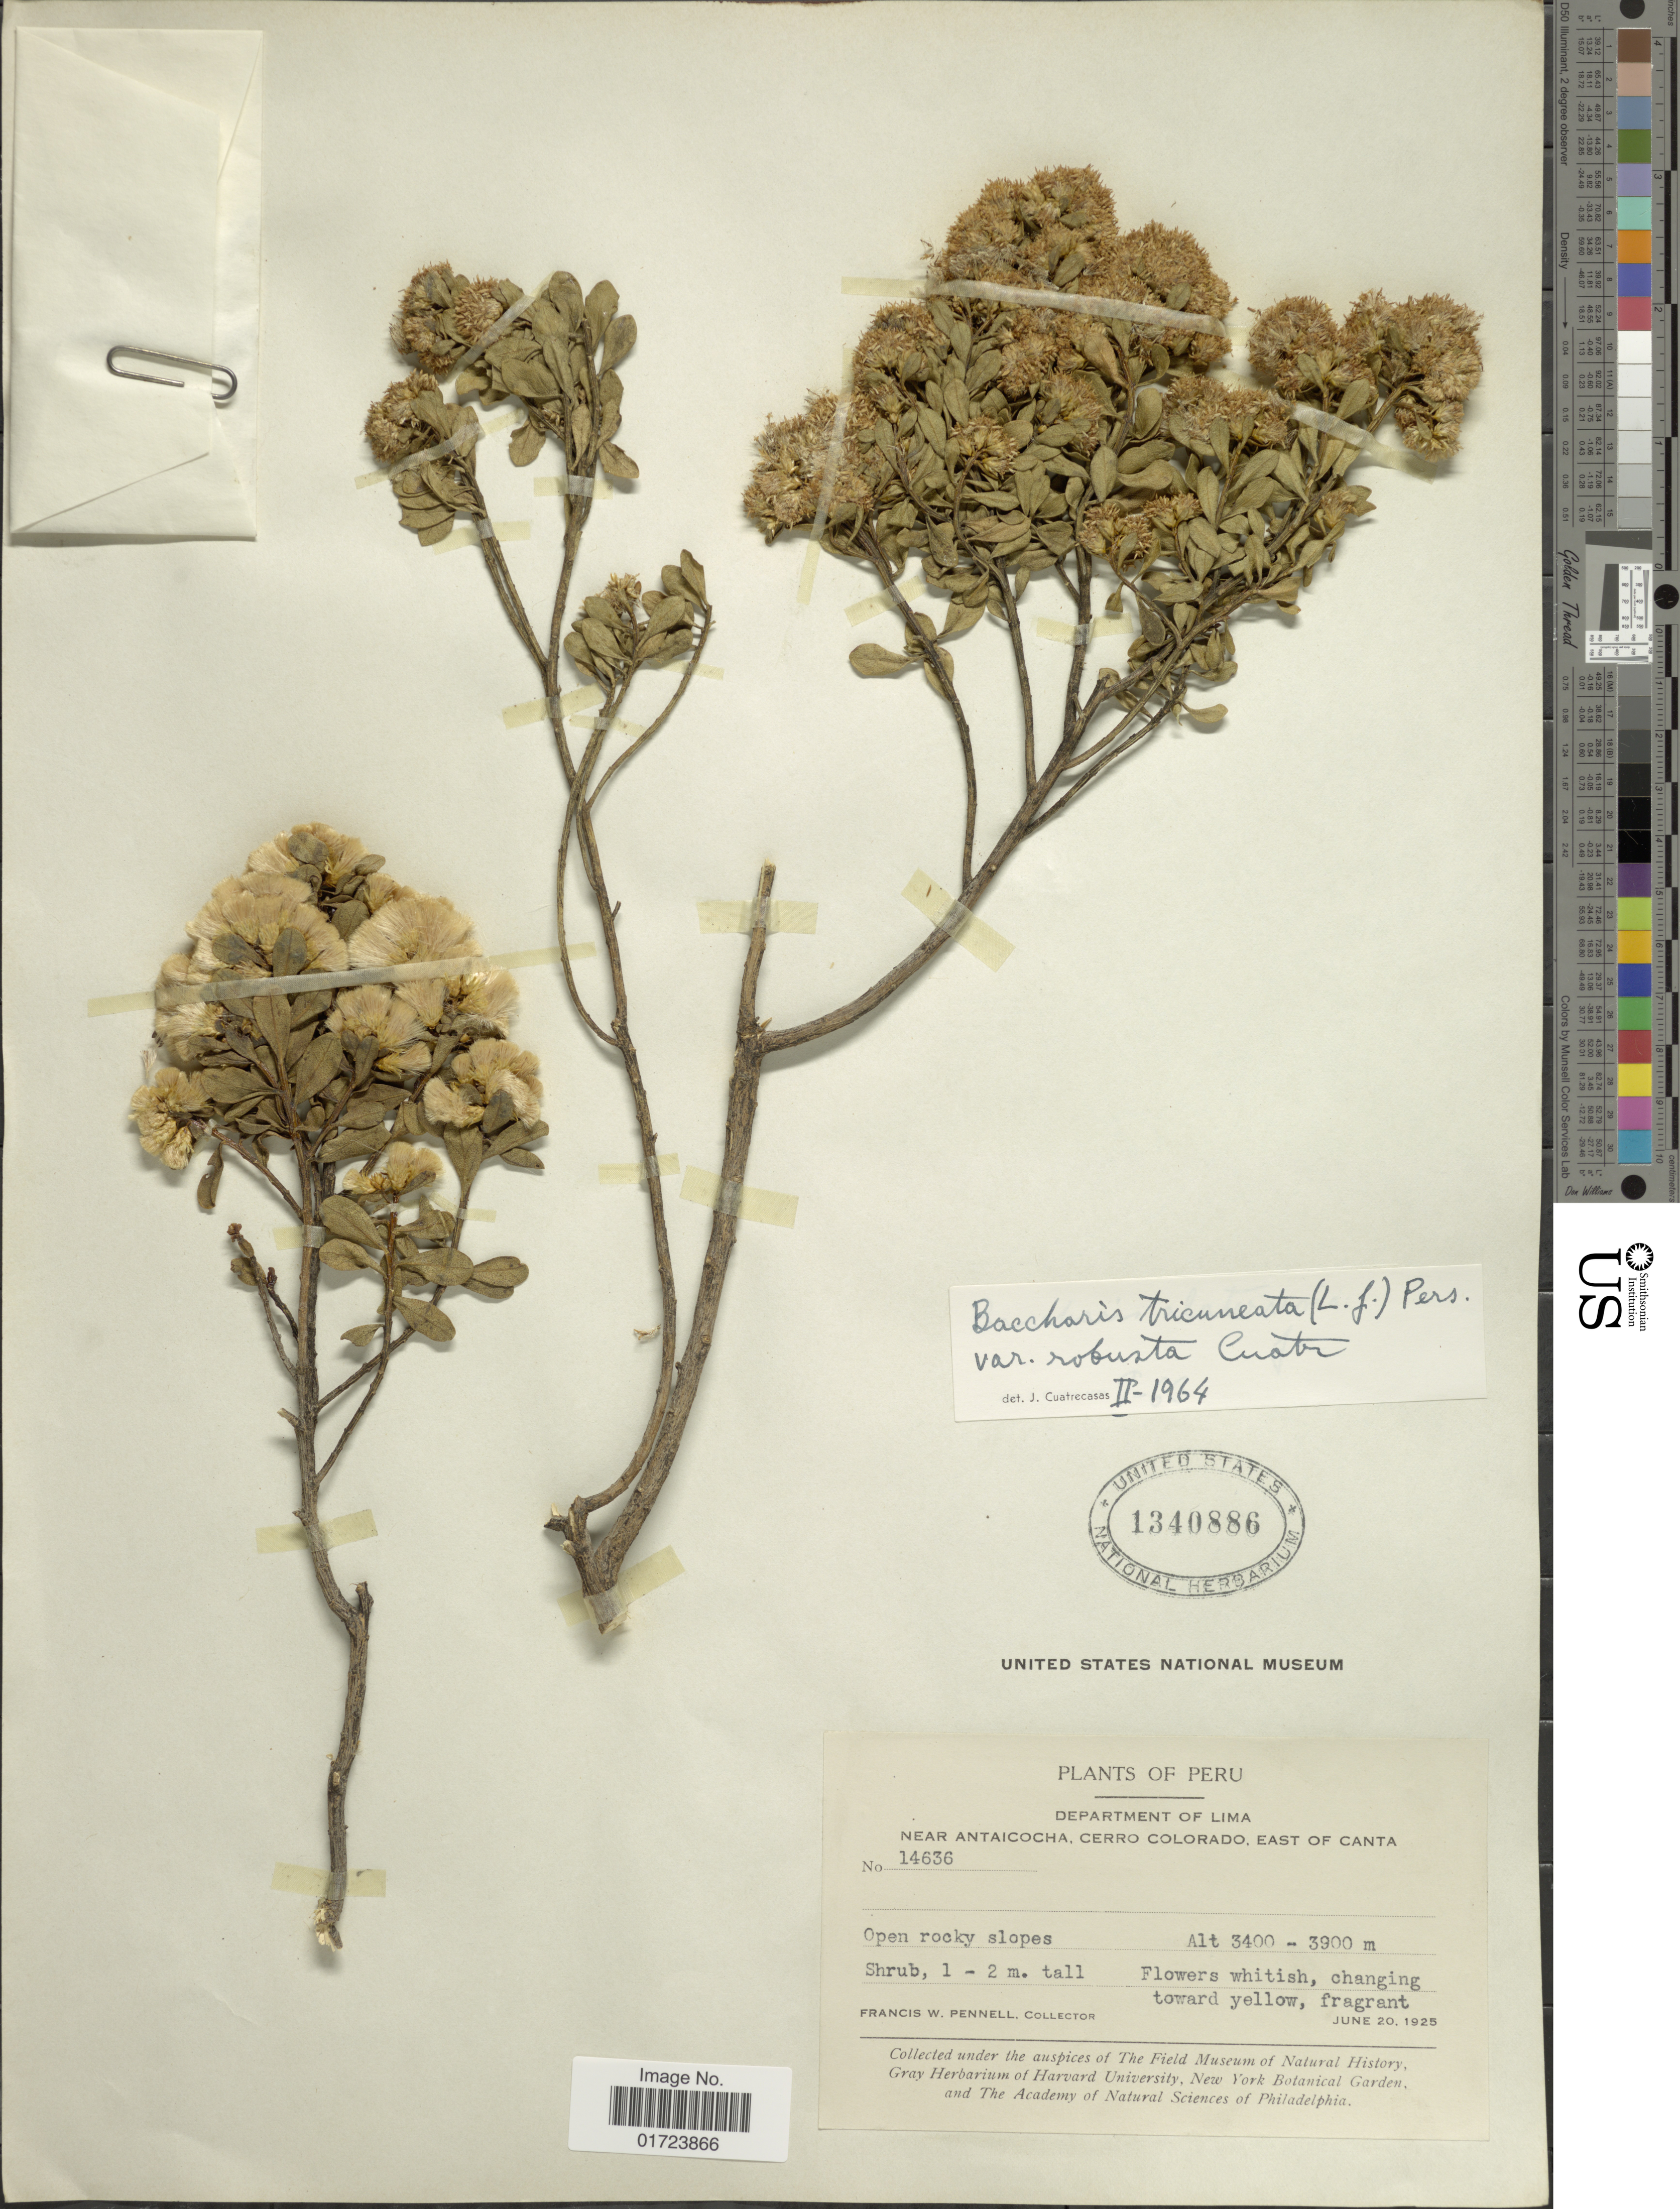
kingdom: Plantae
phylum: Tracheophyta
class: Magnoliopsida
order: Asterales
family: Asteraceae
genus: Baccharis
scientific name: Baccharis tricuneata var. robusta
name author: Cuatrec.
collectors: F. W. Pennell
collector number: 14636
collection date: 1925-06-20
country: Peru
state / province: Lima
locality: Department of Lima. Near Antaicocha, Cerro Colorado, east of Canta.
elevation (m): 3400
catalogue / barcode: US 1340886